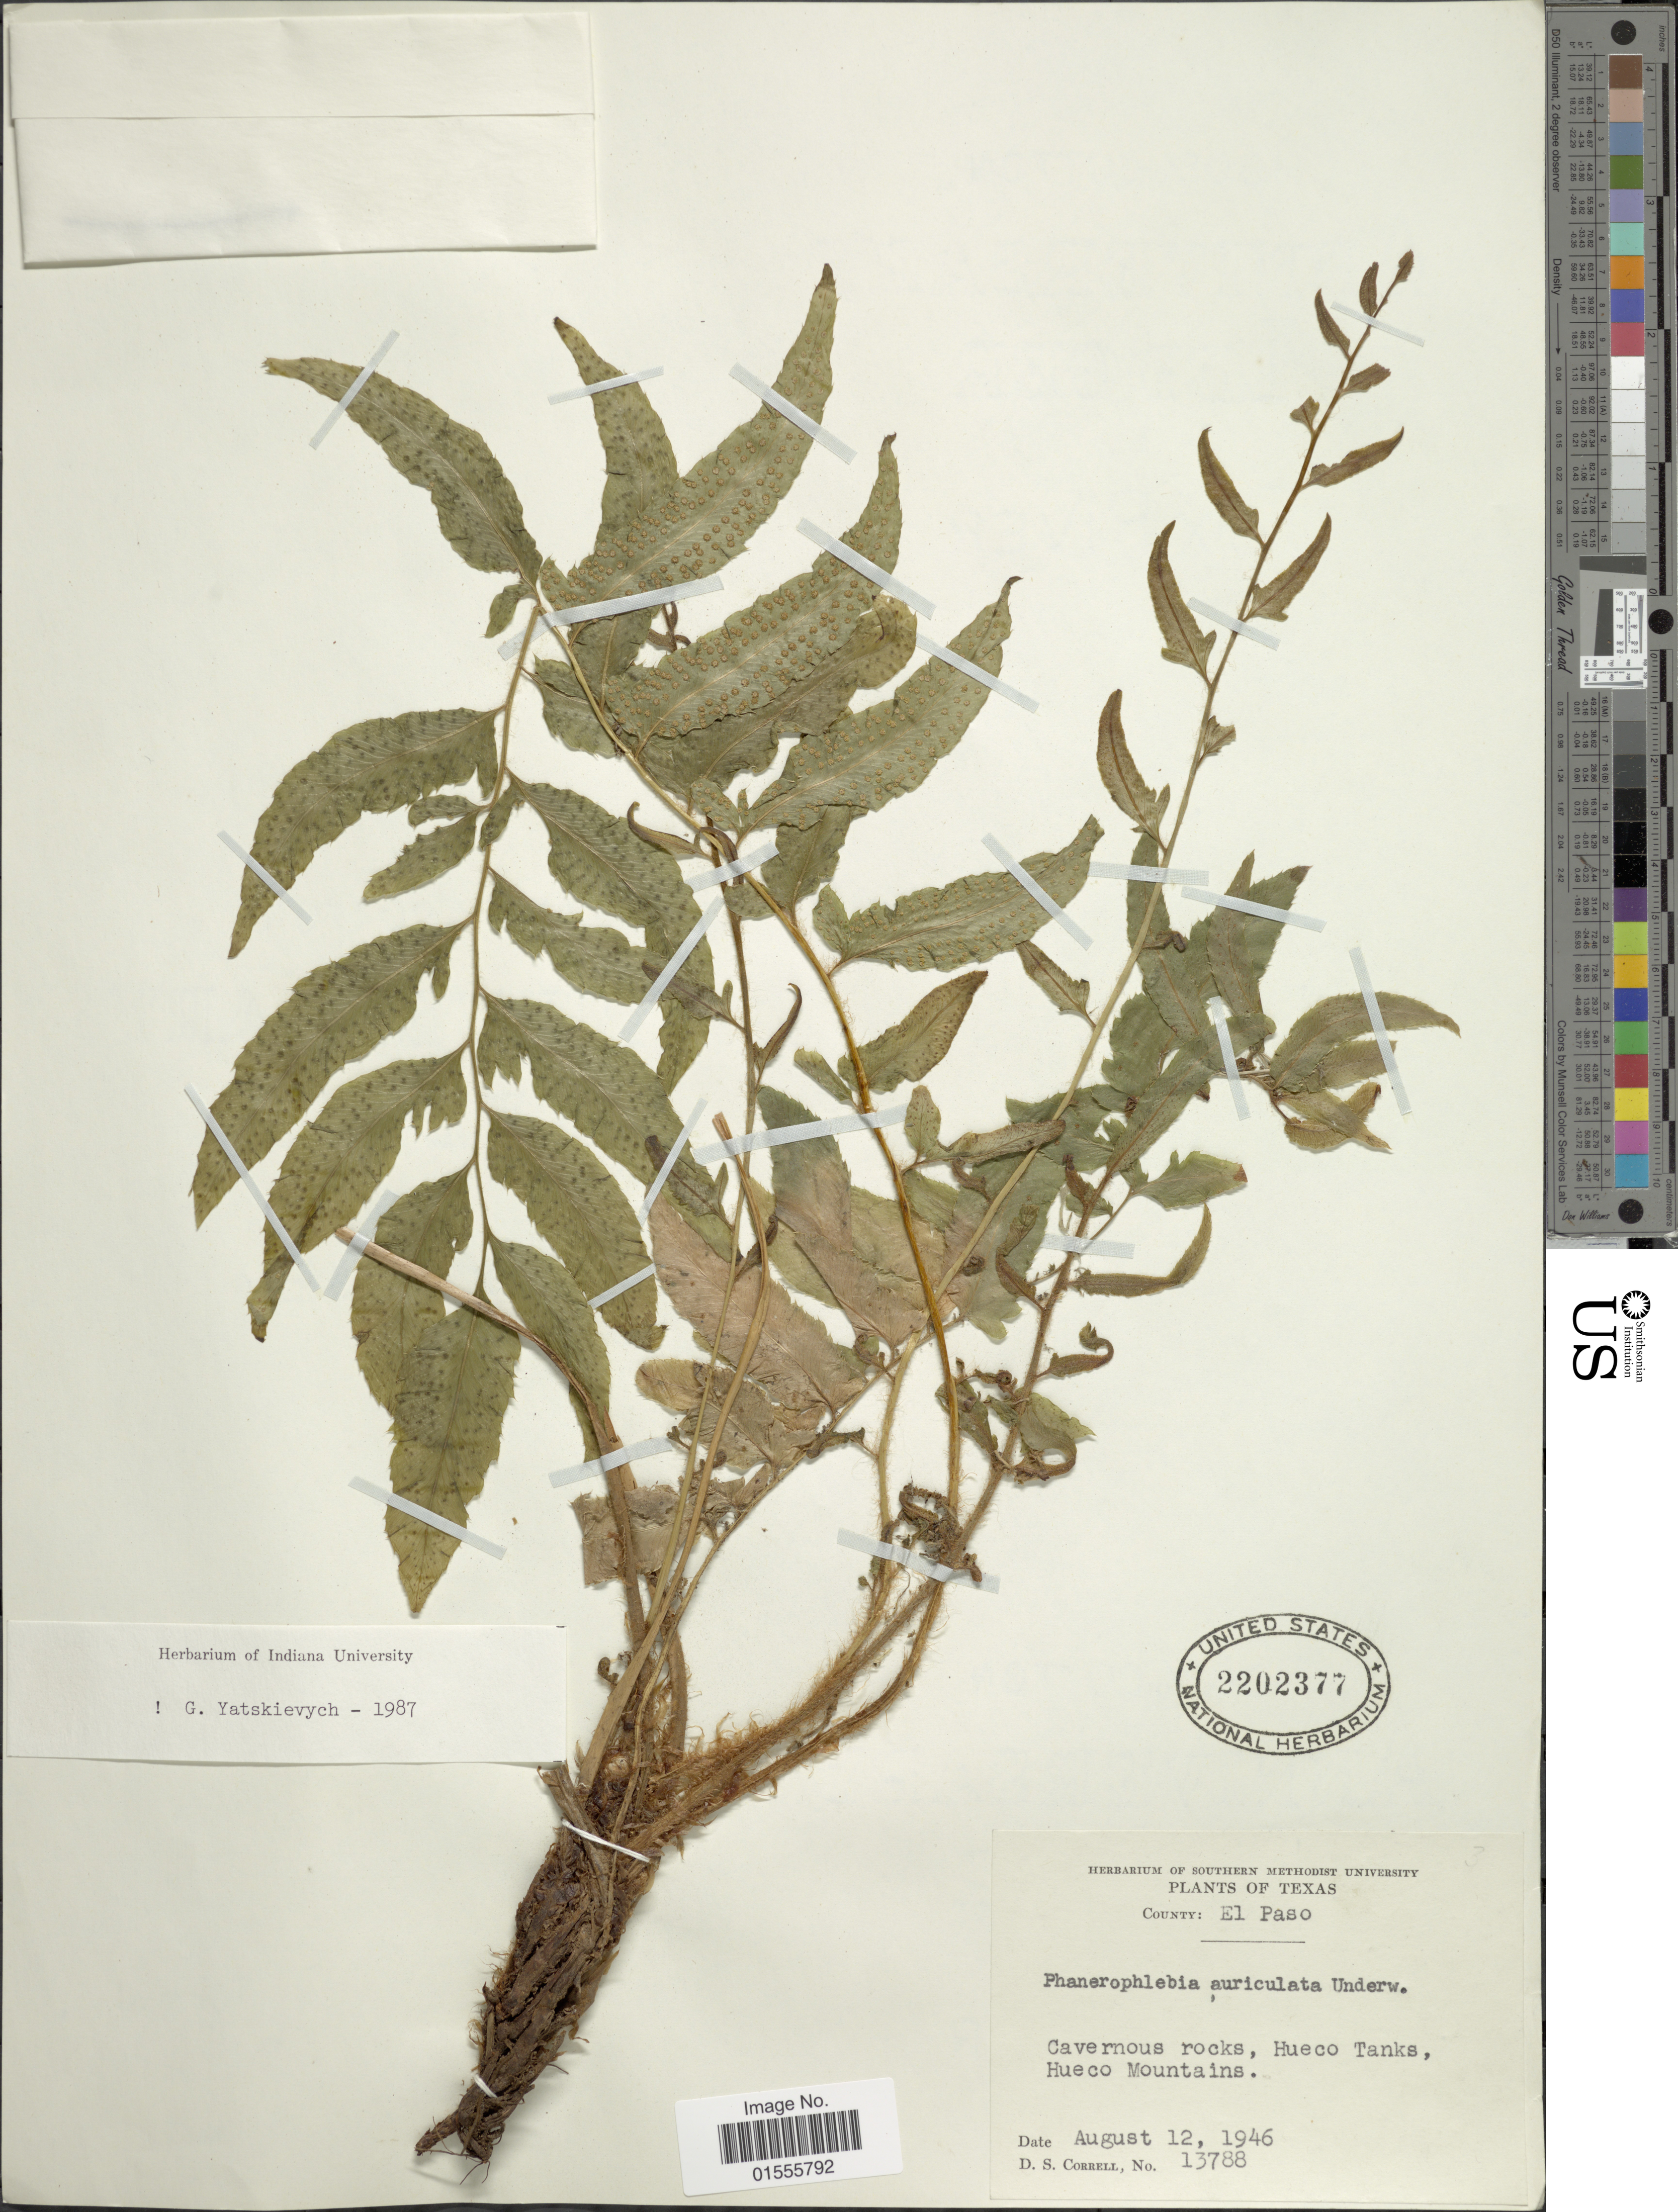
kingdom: Plantae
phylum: Tracheophyta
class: Polypodiopsida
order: Polypodiales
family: Dryopteridaceae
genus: Phanerophlebia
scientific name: Phanerophlebia auriculata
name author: Underw.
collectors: D. S. Correll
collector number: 13788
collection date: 1946-08-12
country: United States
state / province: Texas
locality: County: El Paso, cavernous rocks, Hueco Tanks, Hueco Mountains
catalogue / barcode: US 2202377